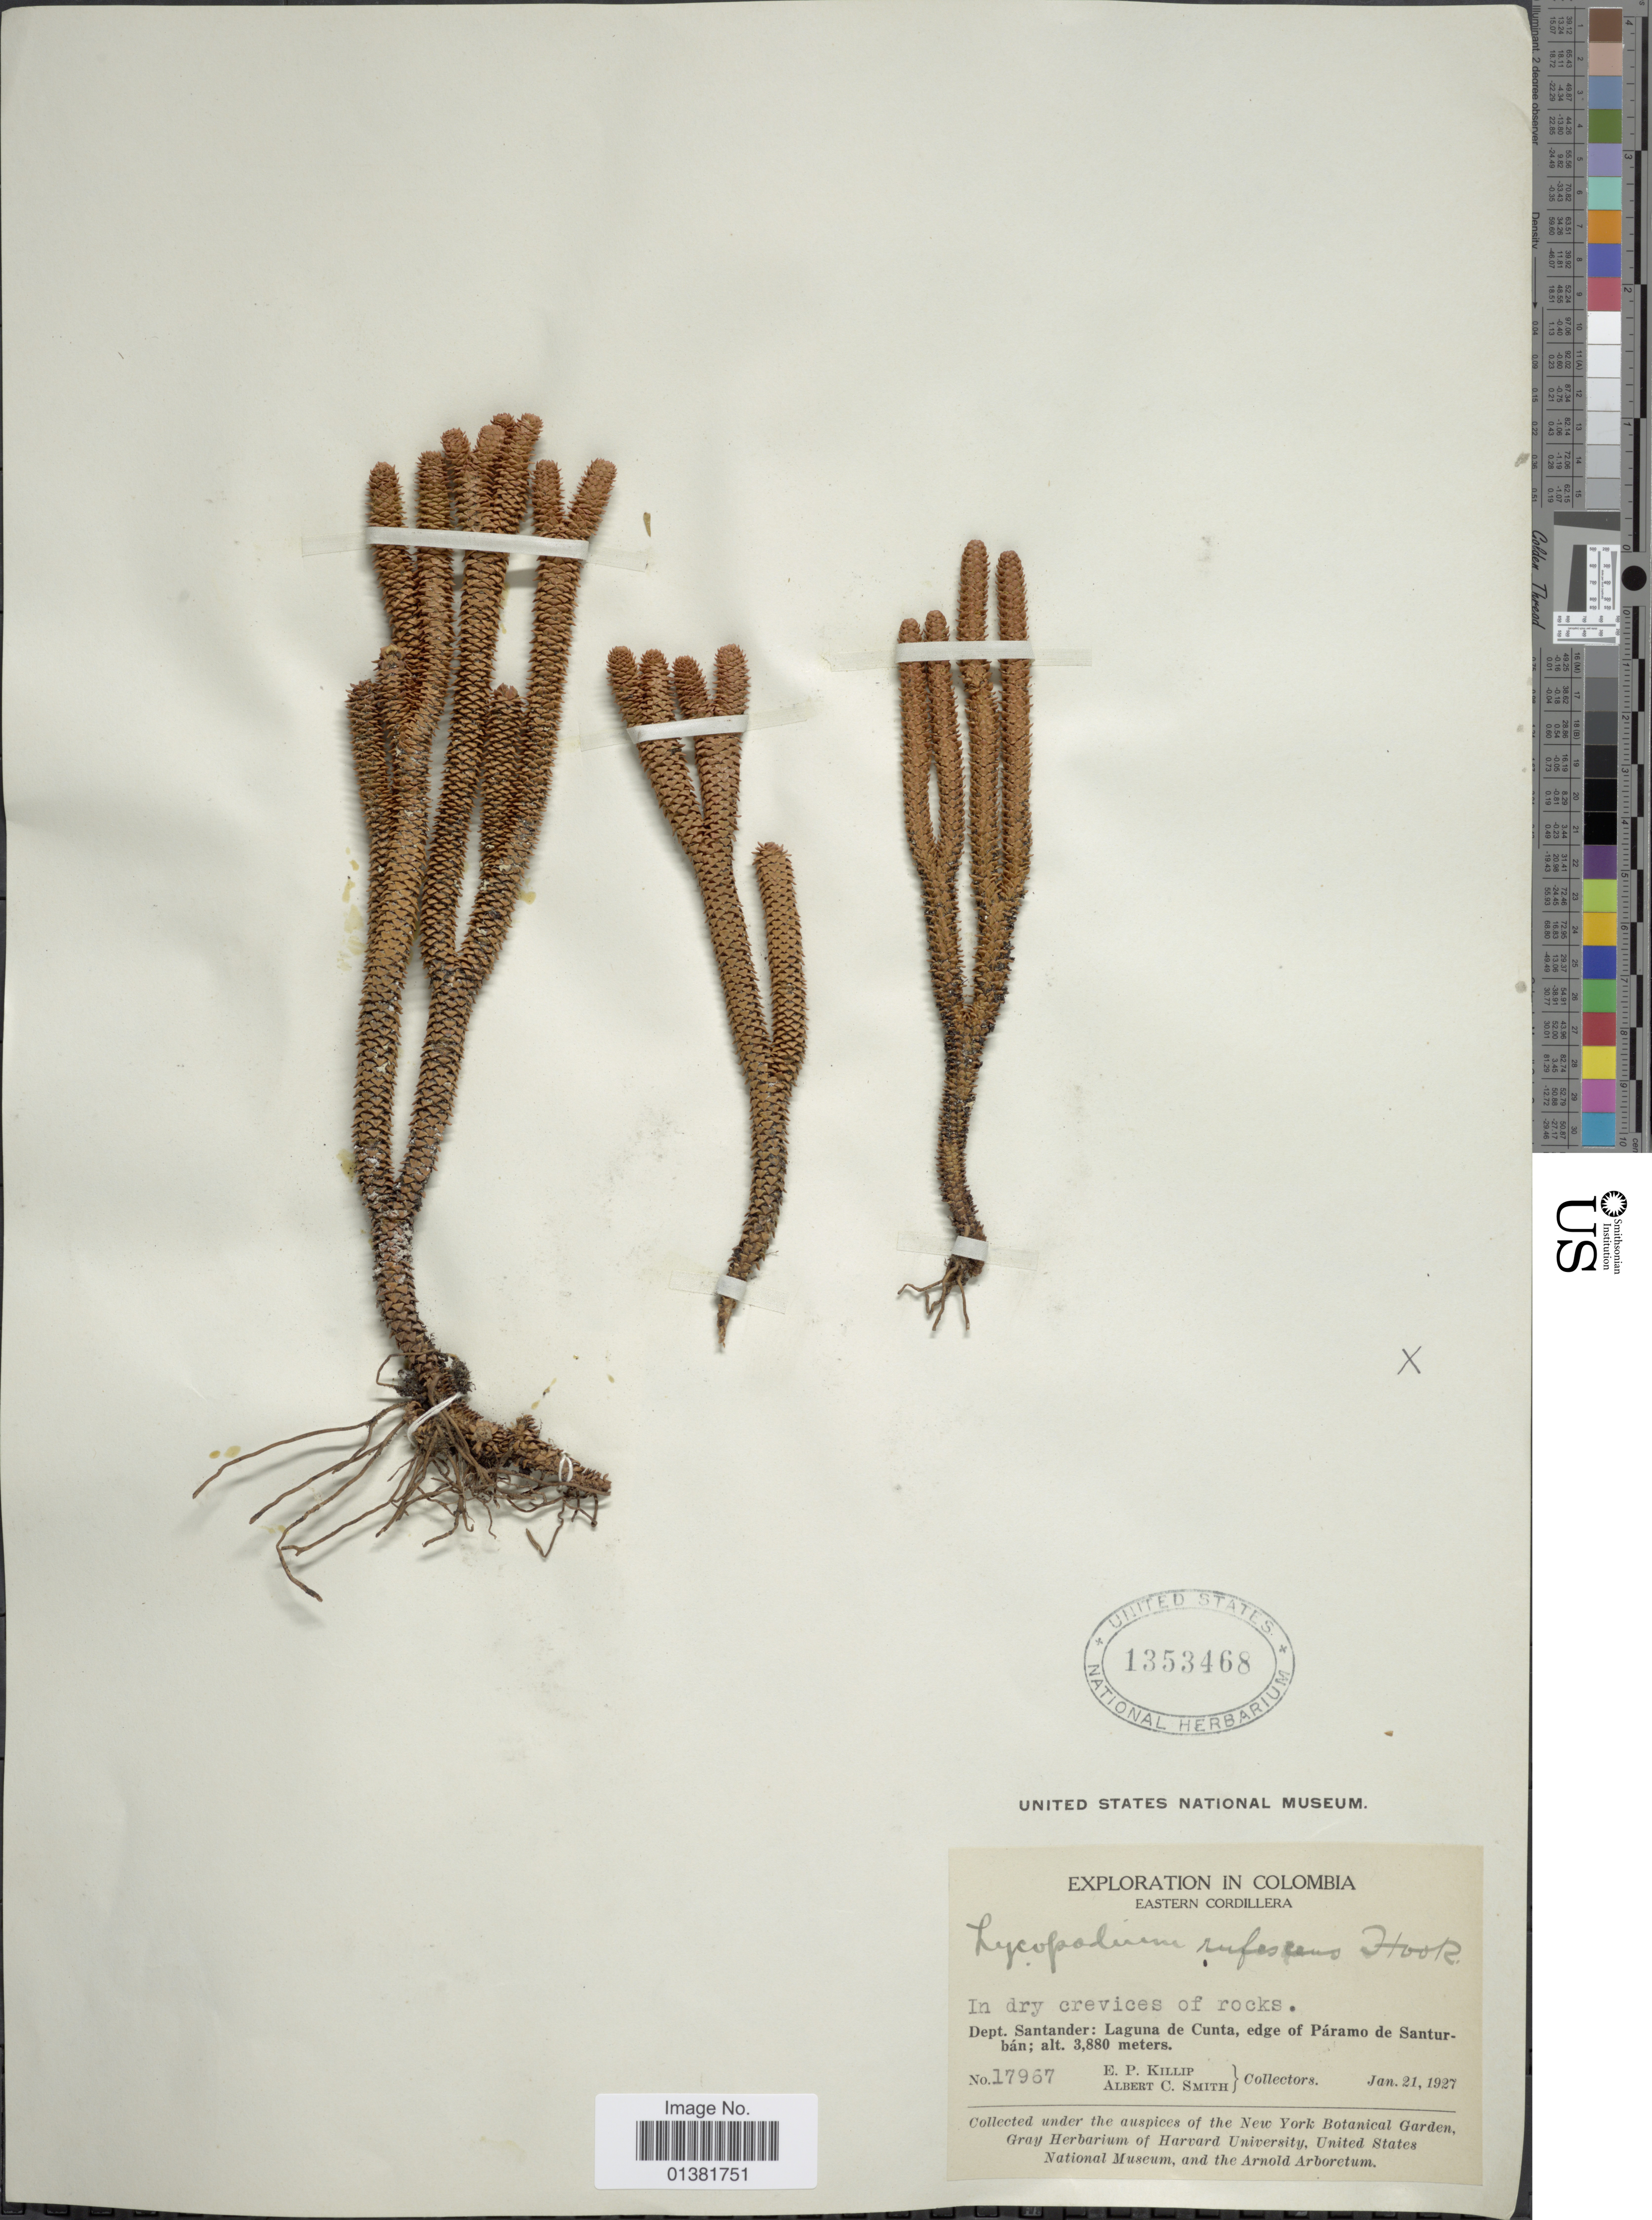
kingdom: Plantae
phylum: Tracheophyta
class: Lycopodiopsida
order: Lycopodiales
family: Lycopodiaceae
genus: Phlegmariurus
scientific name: Phlegmariurus brevifolius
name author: (Grev. & Hook.) B. Øllg.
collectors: E. P. Killip & A. C. Smith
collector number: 17967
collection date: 1927-01-21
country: Colombia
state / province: Santander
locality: Eastern Cordillera. Laguna de Cunta, edge of Páramo de Santurbán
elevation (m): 3880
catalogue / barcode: US 1353468